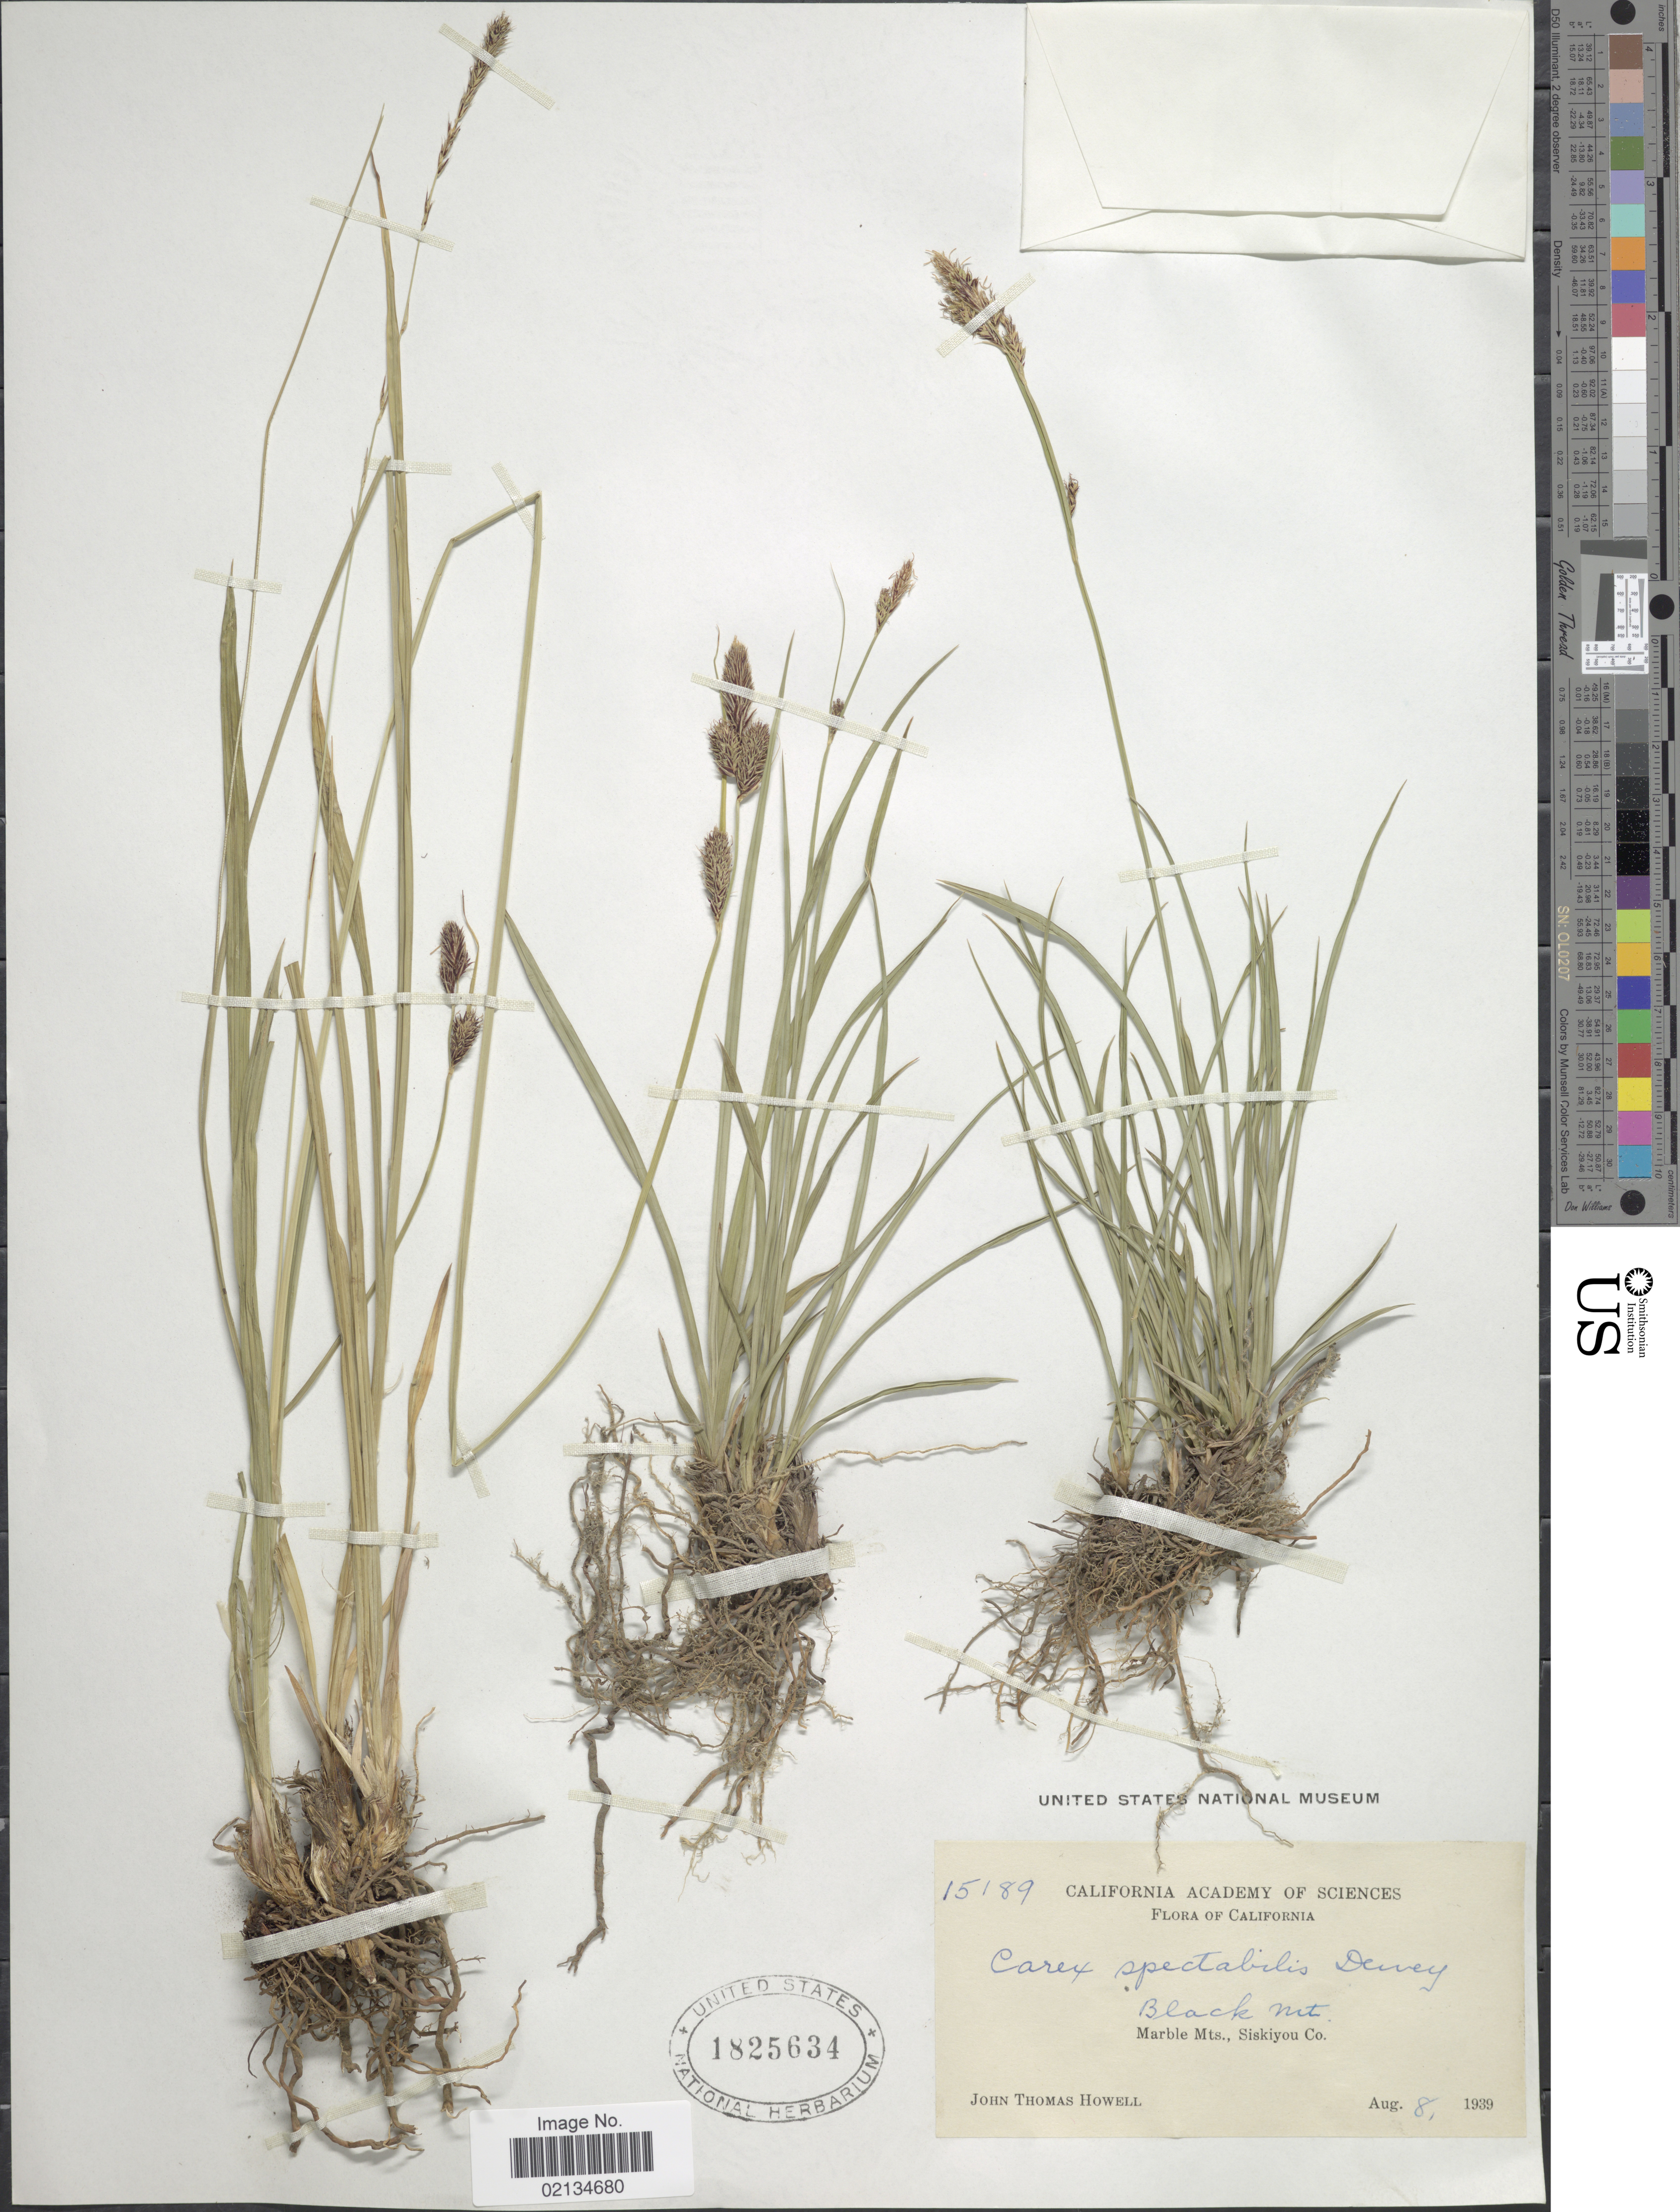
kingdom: Plantae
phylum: Tracheophyta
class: Liliopsida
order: Poales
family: Cyperaceae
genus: Carex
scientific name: Carex spectabilis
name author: Dewey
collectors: J. T. Howell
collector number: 15189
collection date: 1939-08-08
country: United States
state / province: California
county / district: Siskiyou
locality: Black Mt., Marble Mts., Siskiyou Co.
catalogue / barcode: US 1825634